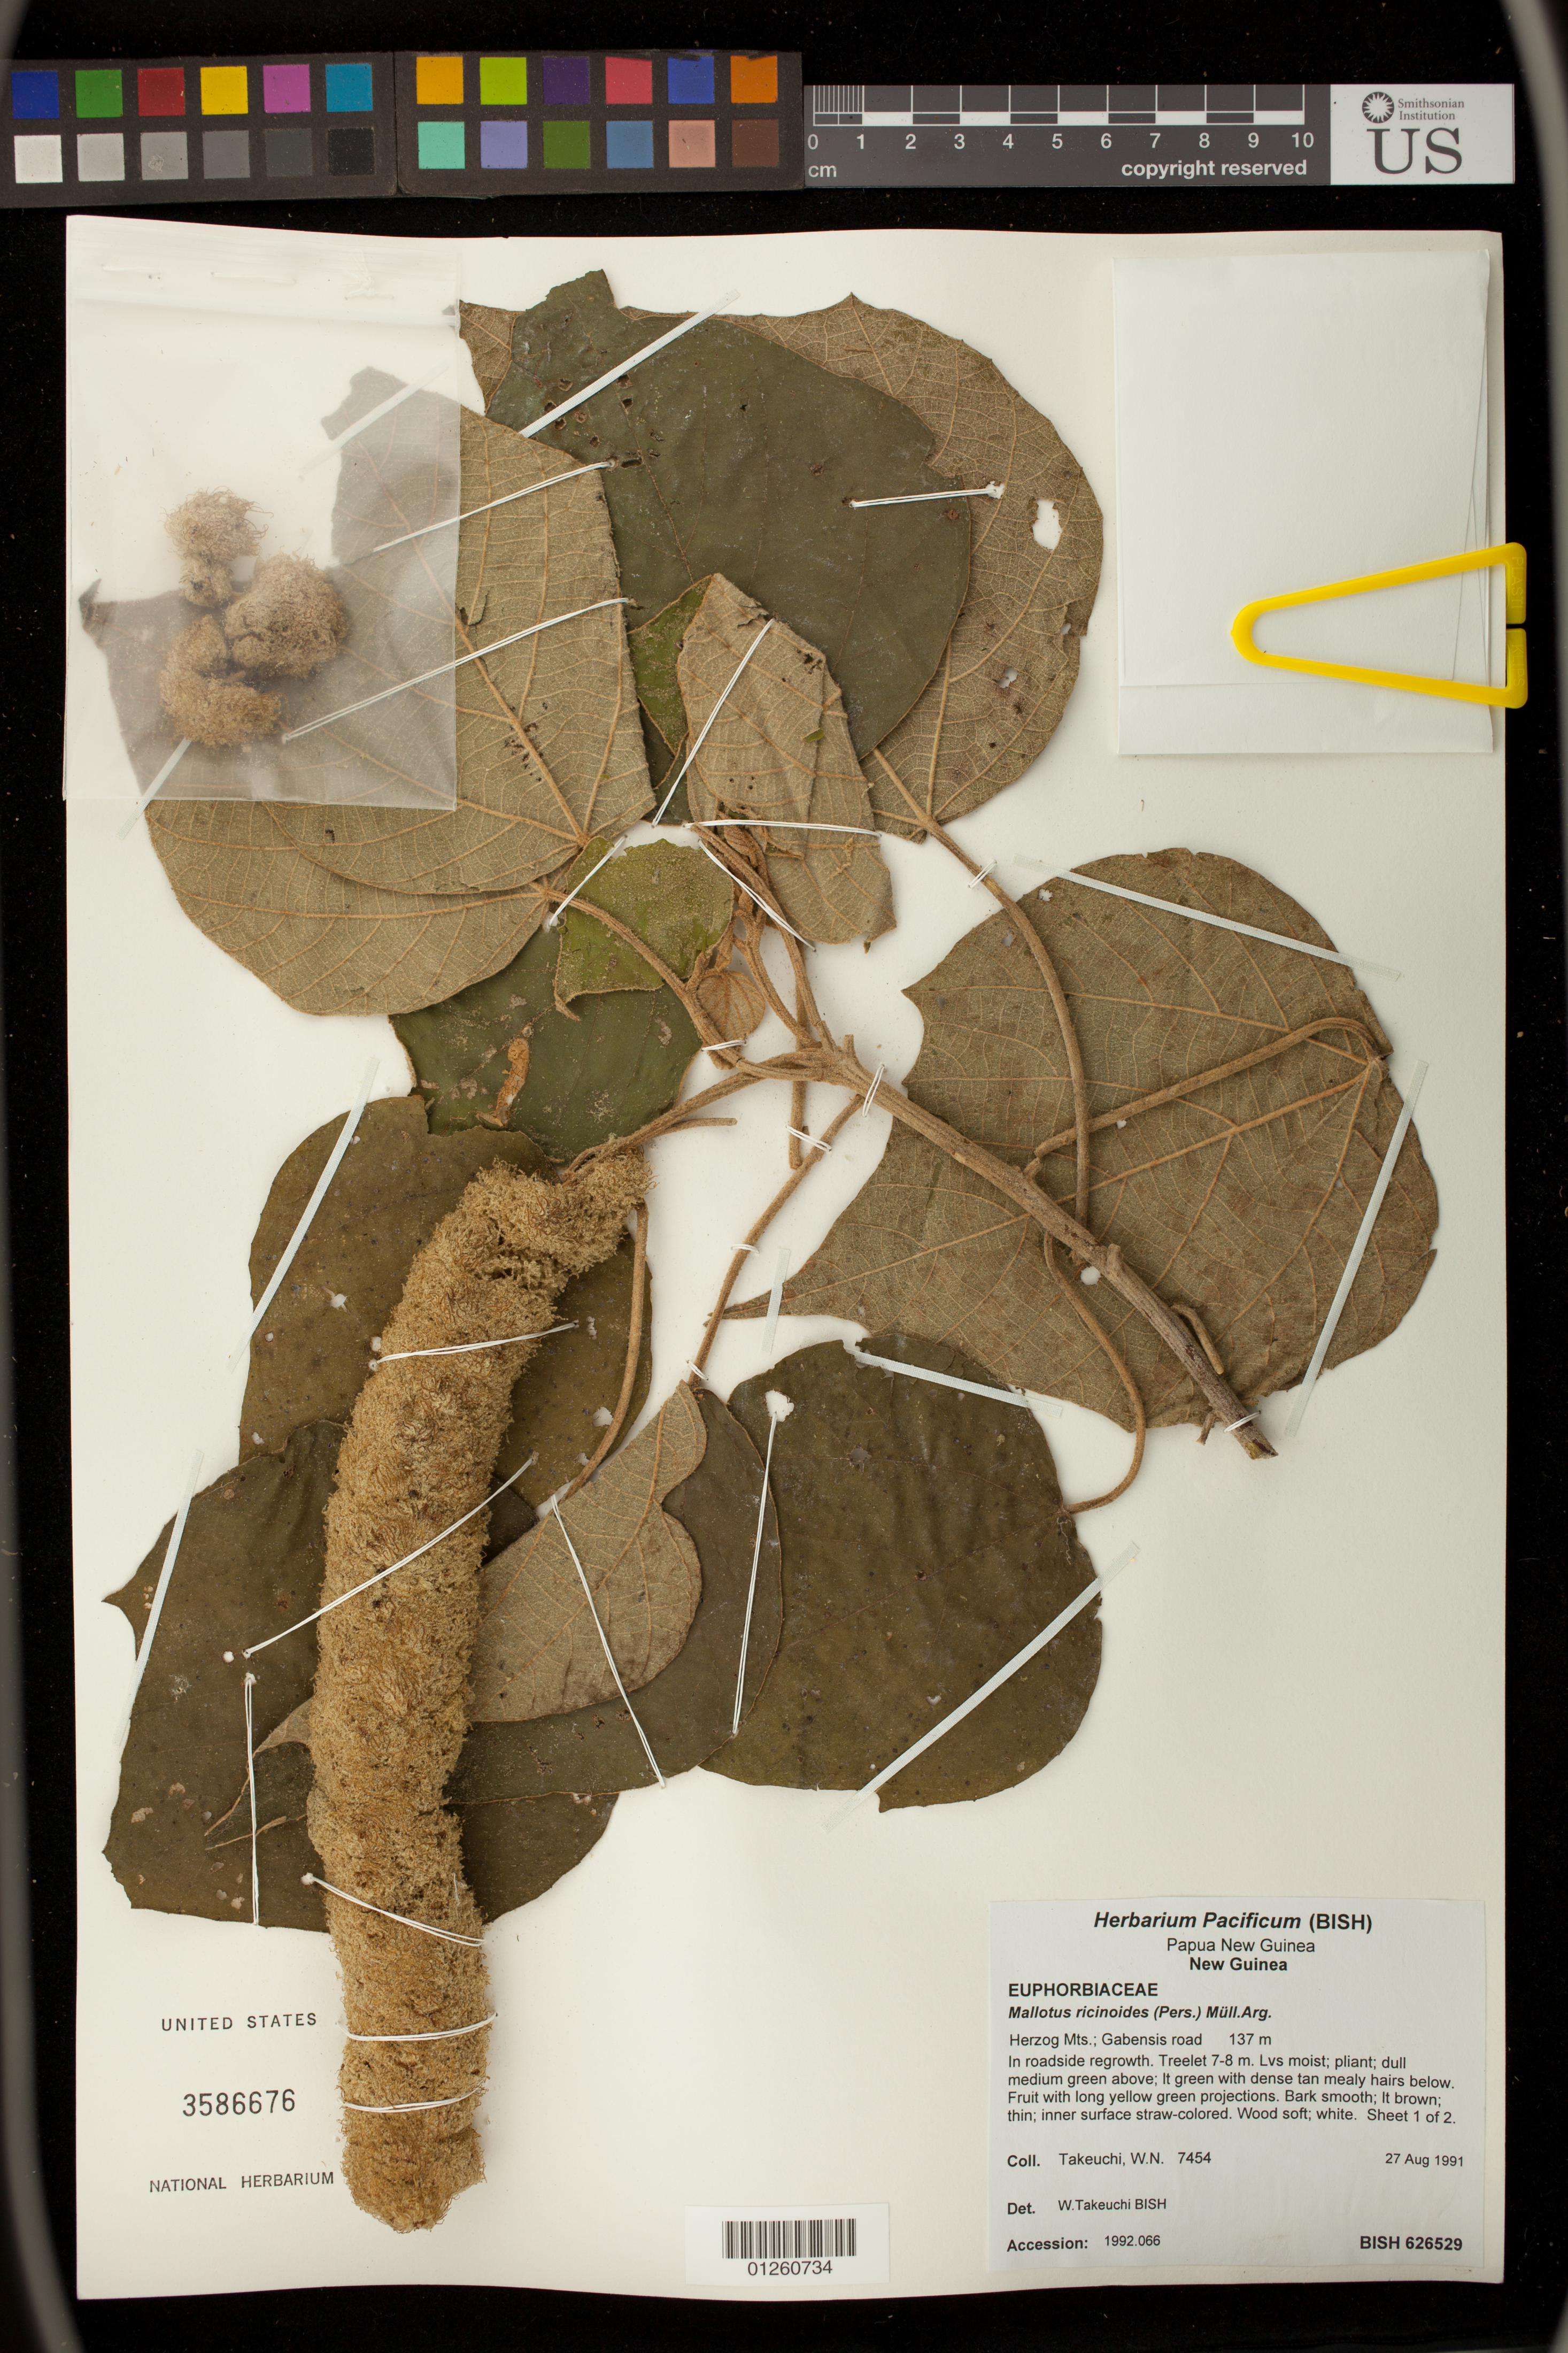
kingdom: Plantae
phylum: Tracheophyta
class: Magnoliopsida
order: Malpighiales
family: Euphorbiaceae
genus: Mallotus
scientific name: Mallotus ricinoides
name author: (Pers.) Müll. Arg.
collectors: W. N. Takeuchi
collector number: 7454 / BISH 626529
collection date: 1991-08-27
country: Papua New Guinea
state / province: Morobe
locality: Herzog Mts.; Gabensis road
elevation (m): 137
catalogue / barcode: US 3586676